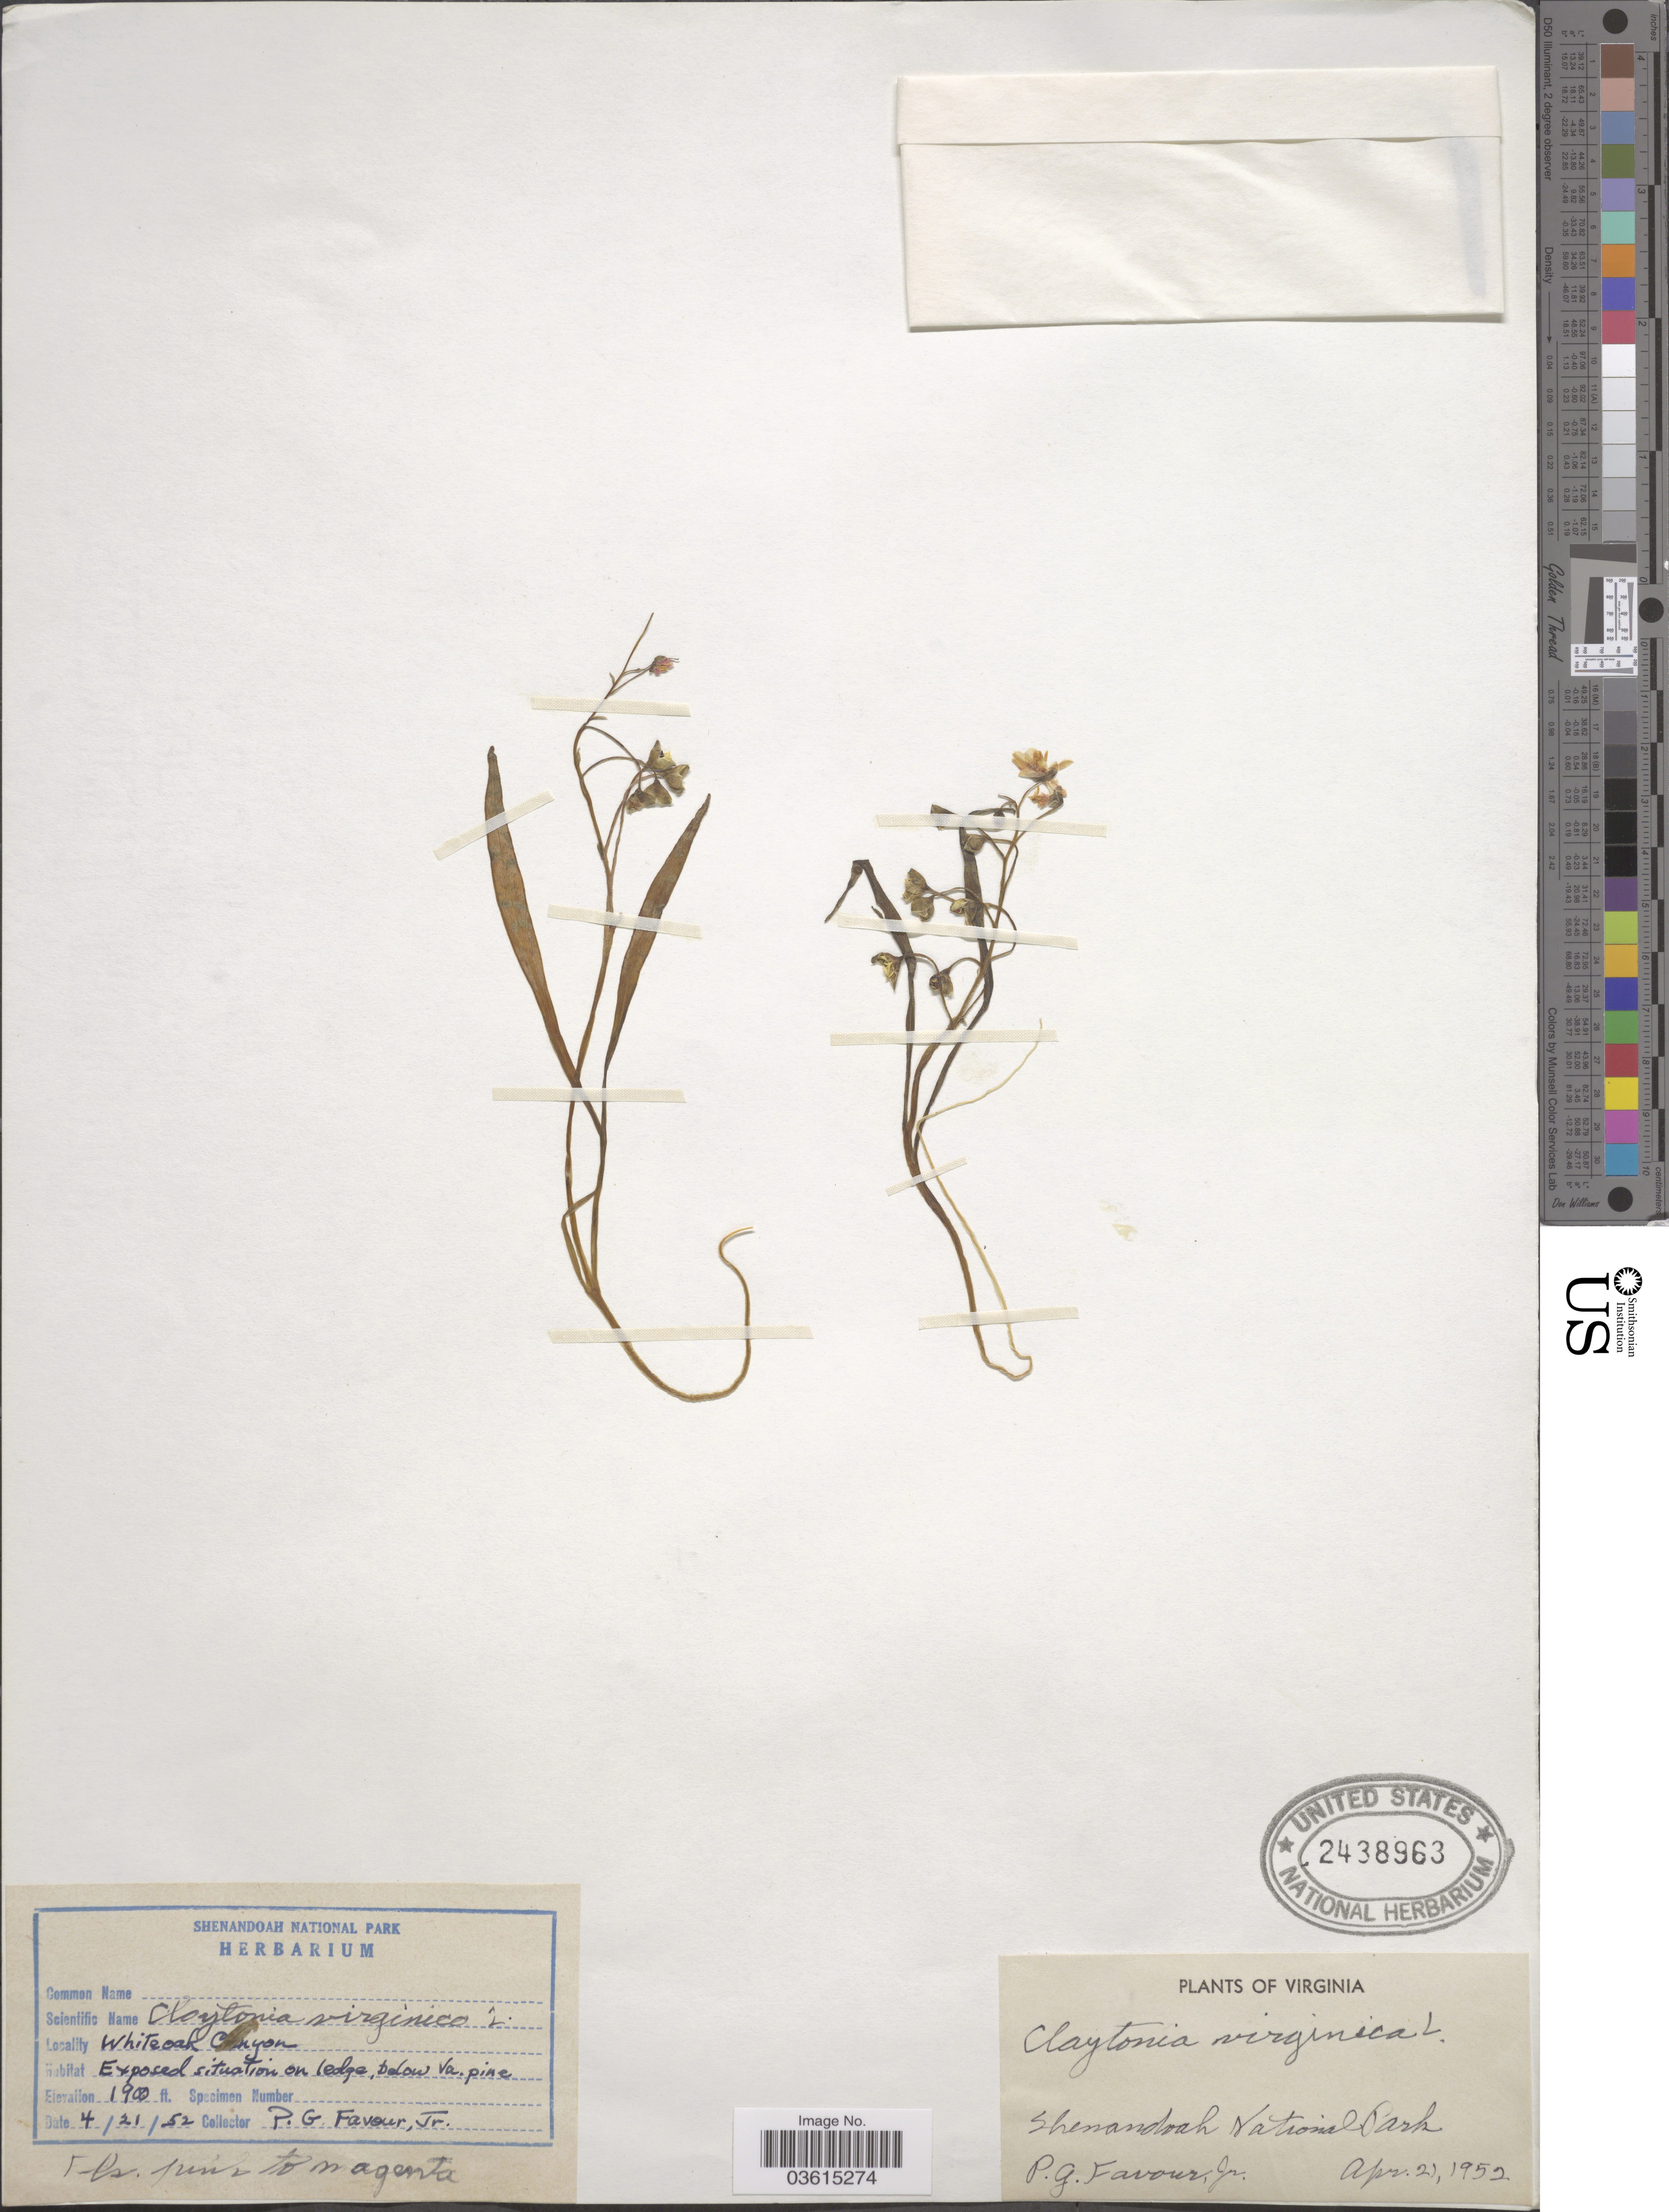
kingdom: Plantae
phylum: Tracheophyta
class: Magnoliopsida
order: Caryophyllales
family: Montiaceae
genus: Claytonia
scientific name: Claytonia virginica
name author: L.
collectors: P. Favour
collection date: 1952-04-21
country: United States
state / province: Virginia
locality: Whiteoak Canyon. Shenandoah National Park.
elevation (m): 579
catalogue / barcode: US 2438963